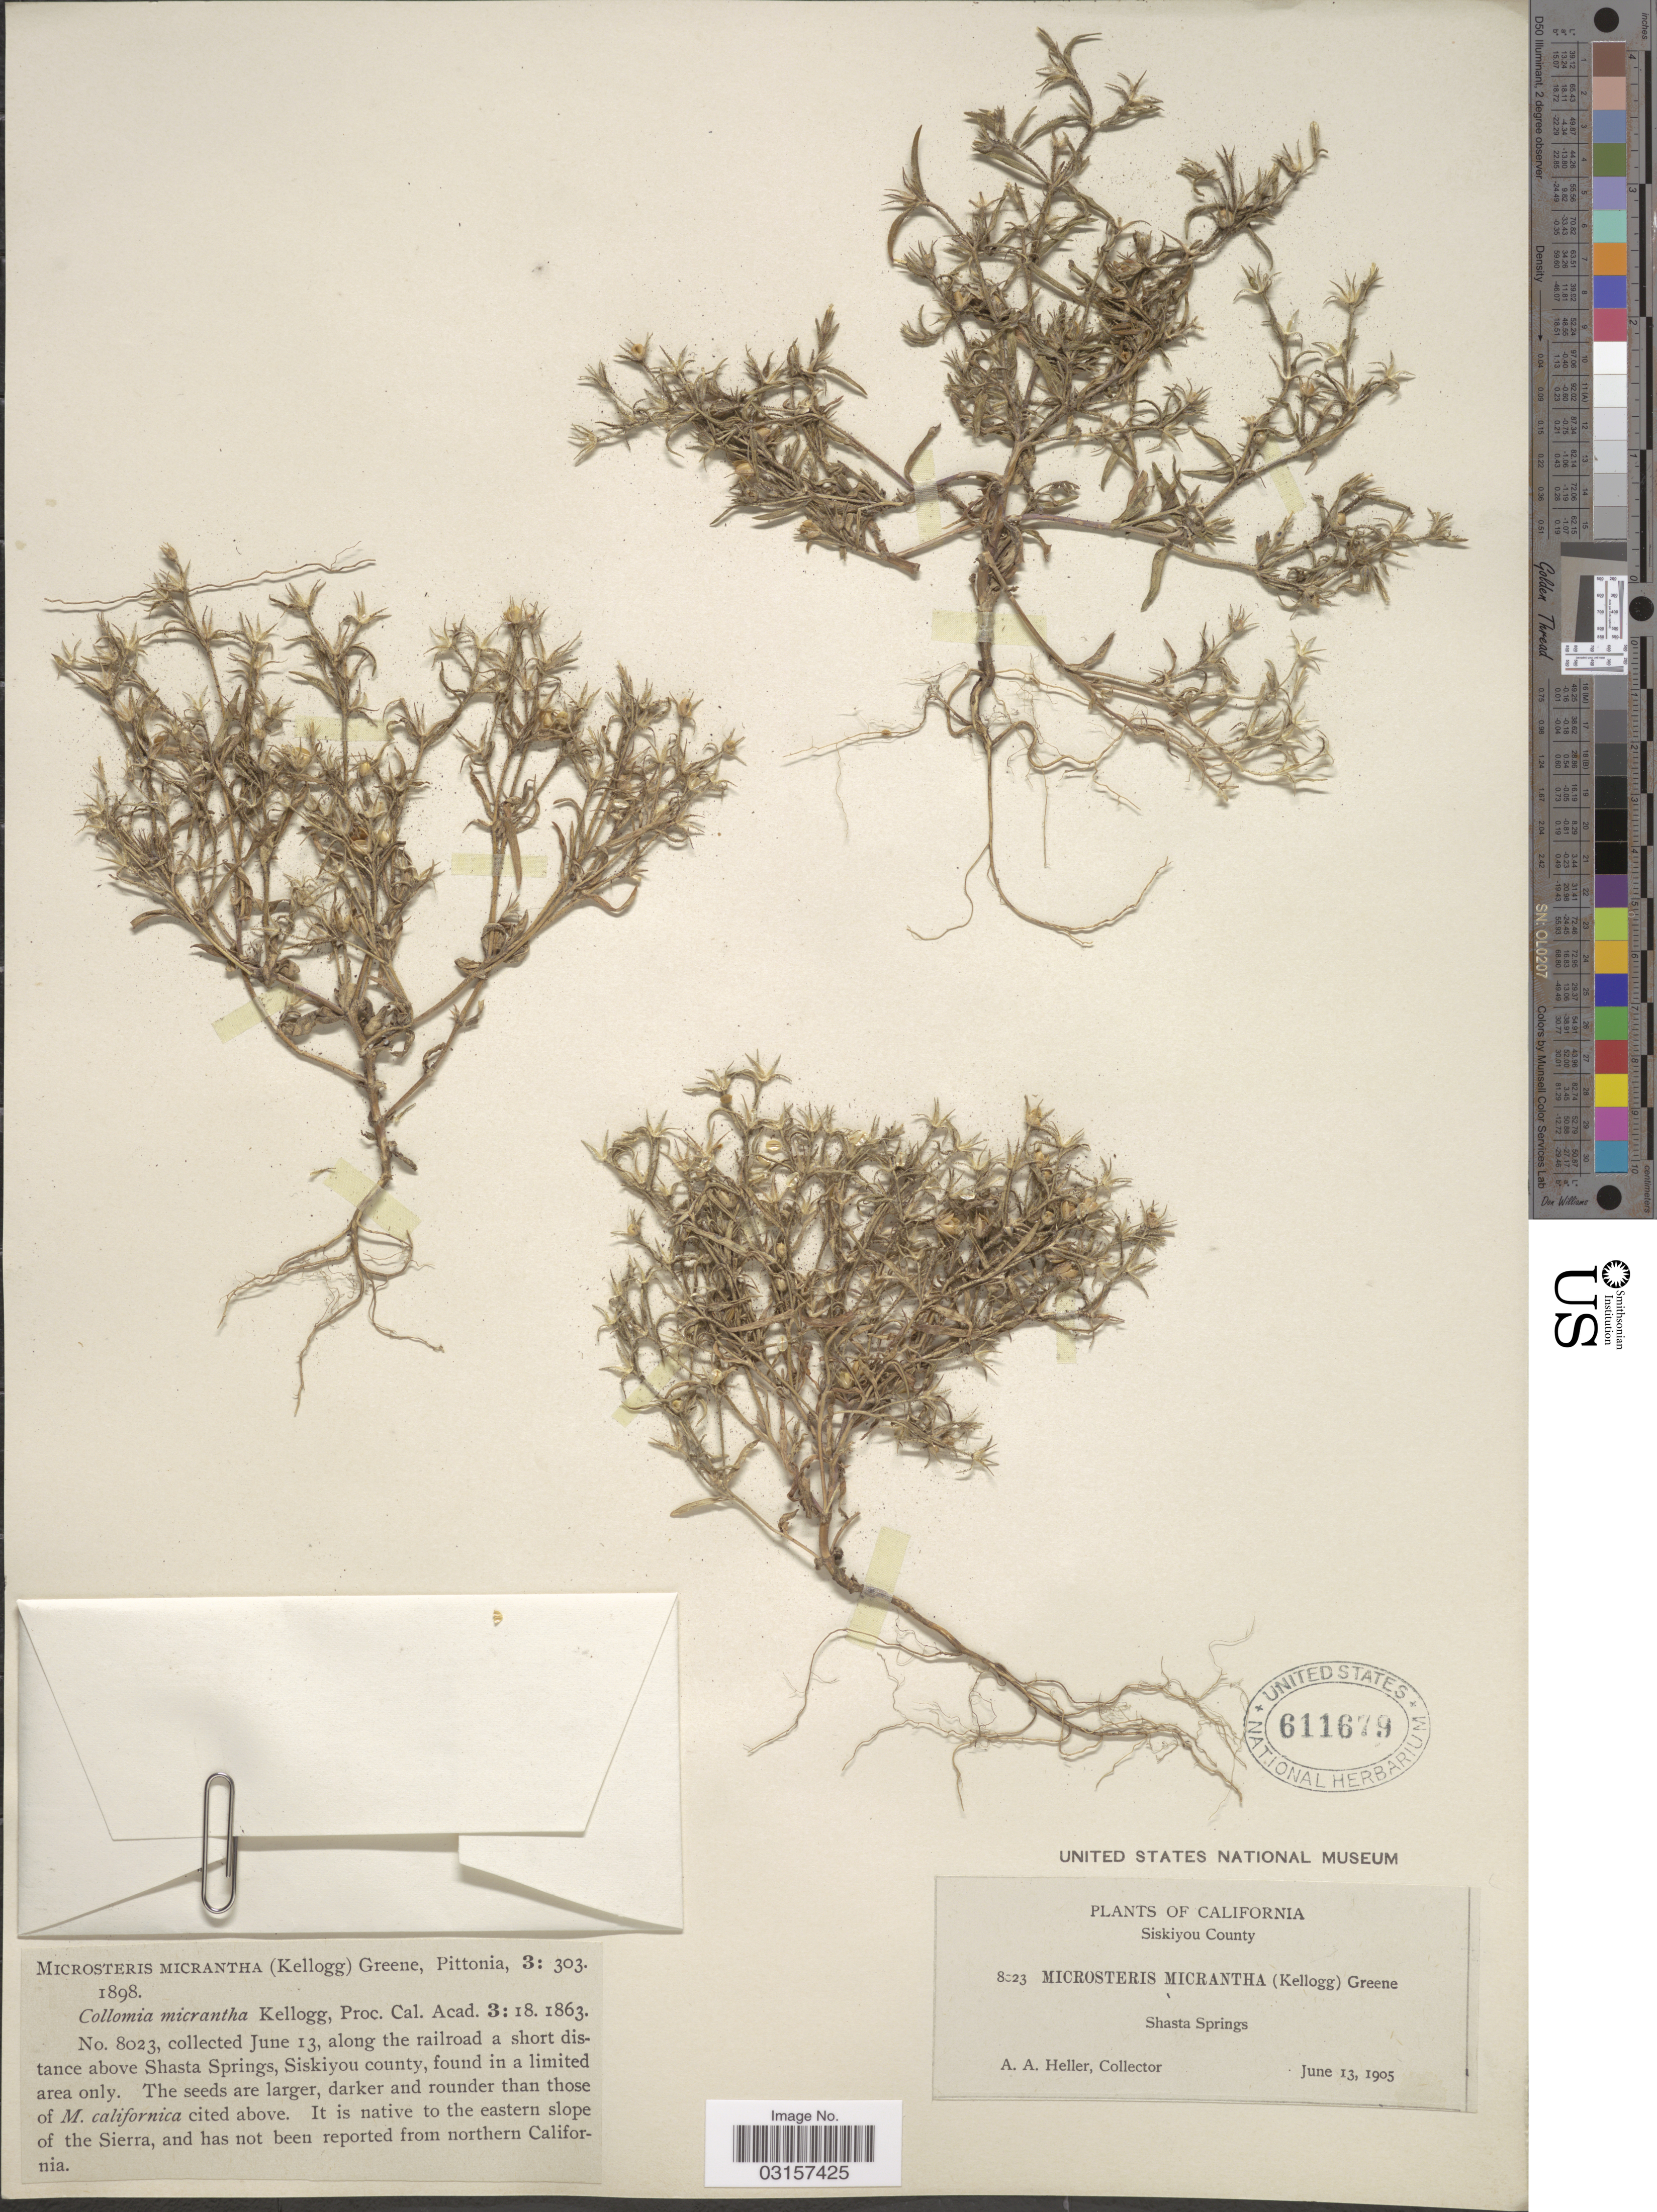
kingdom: Plantae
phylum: Tracheophyta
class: Magnoliopsida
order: Ericales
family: Polemoniaceae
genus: Microsteris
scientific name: Microsteris gracilis var. gracilis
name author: (Hook.) Greene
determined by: (US) Smithsonian Institution - National Museum of Natural History - Department of Botany (UNITED STATES)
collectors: A. A. Heller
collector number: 8023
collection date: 1905-06-13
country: United States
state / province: California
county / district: Siskiyou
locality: Siskiyou County, Shasta Springs. Along the railroad a short distance above Shasta Springs.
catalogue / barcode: US 611679